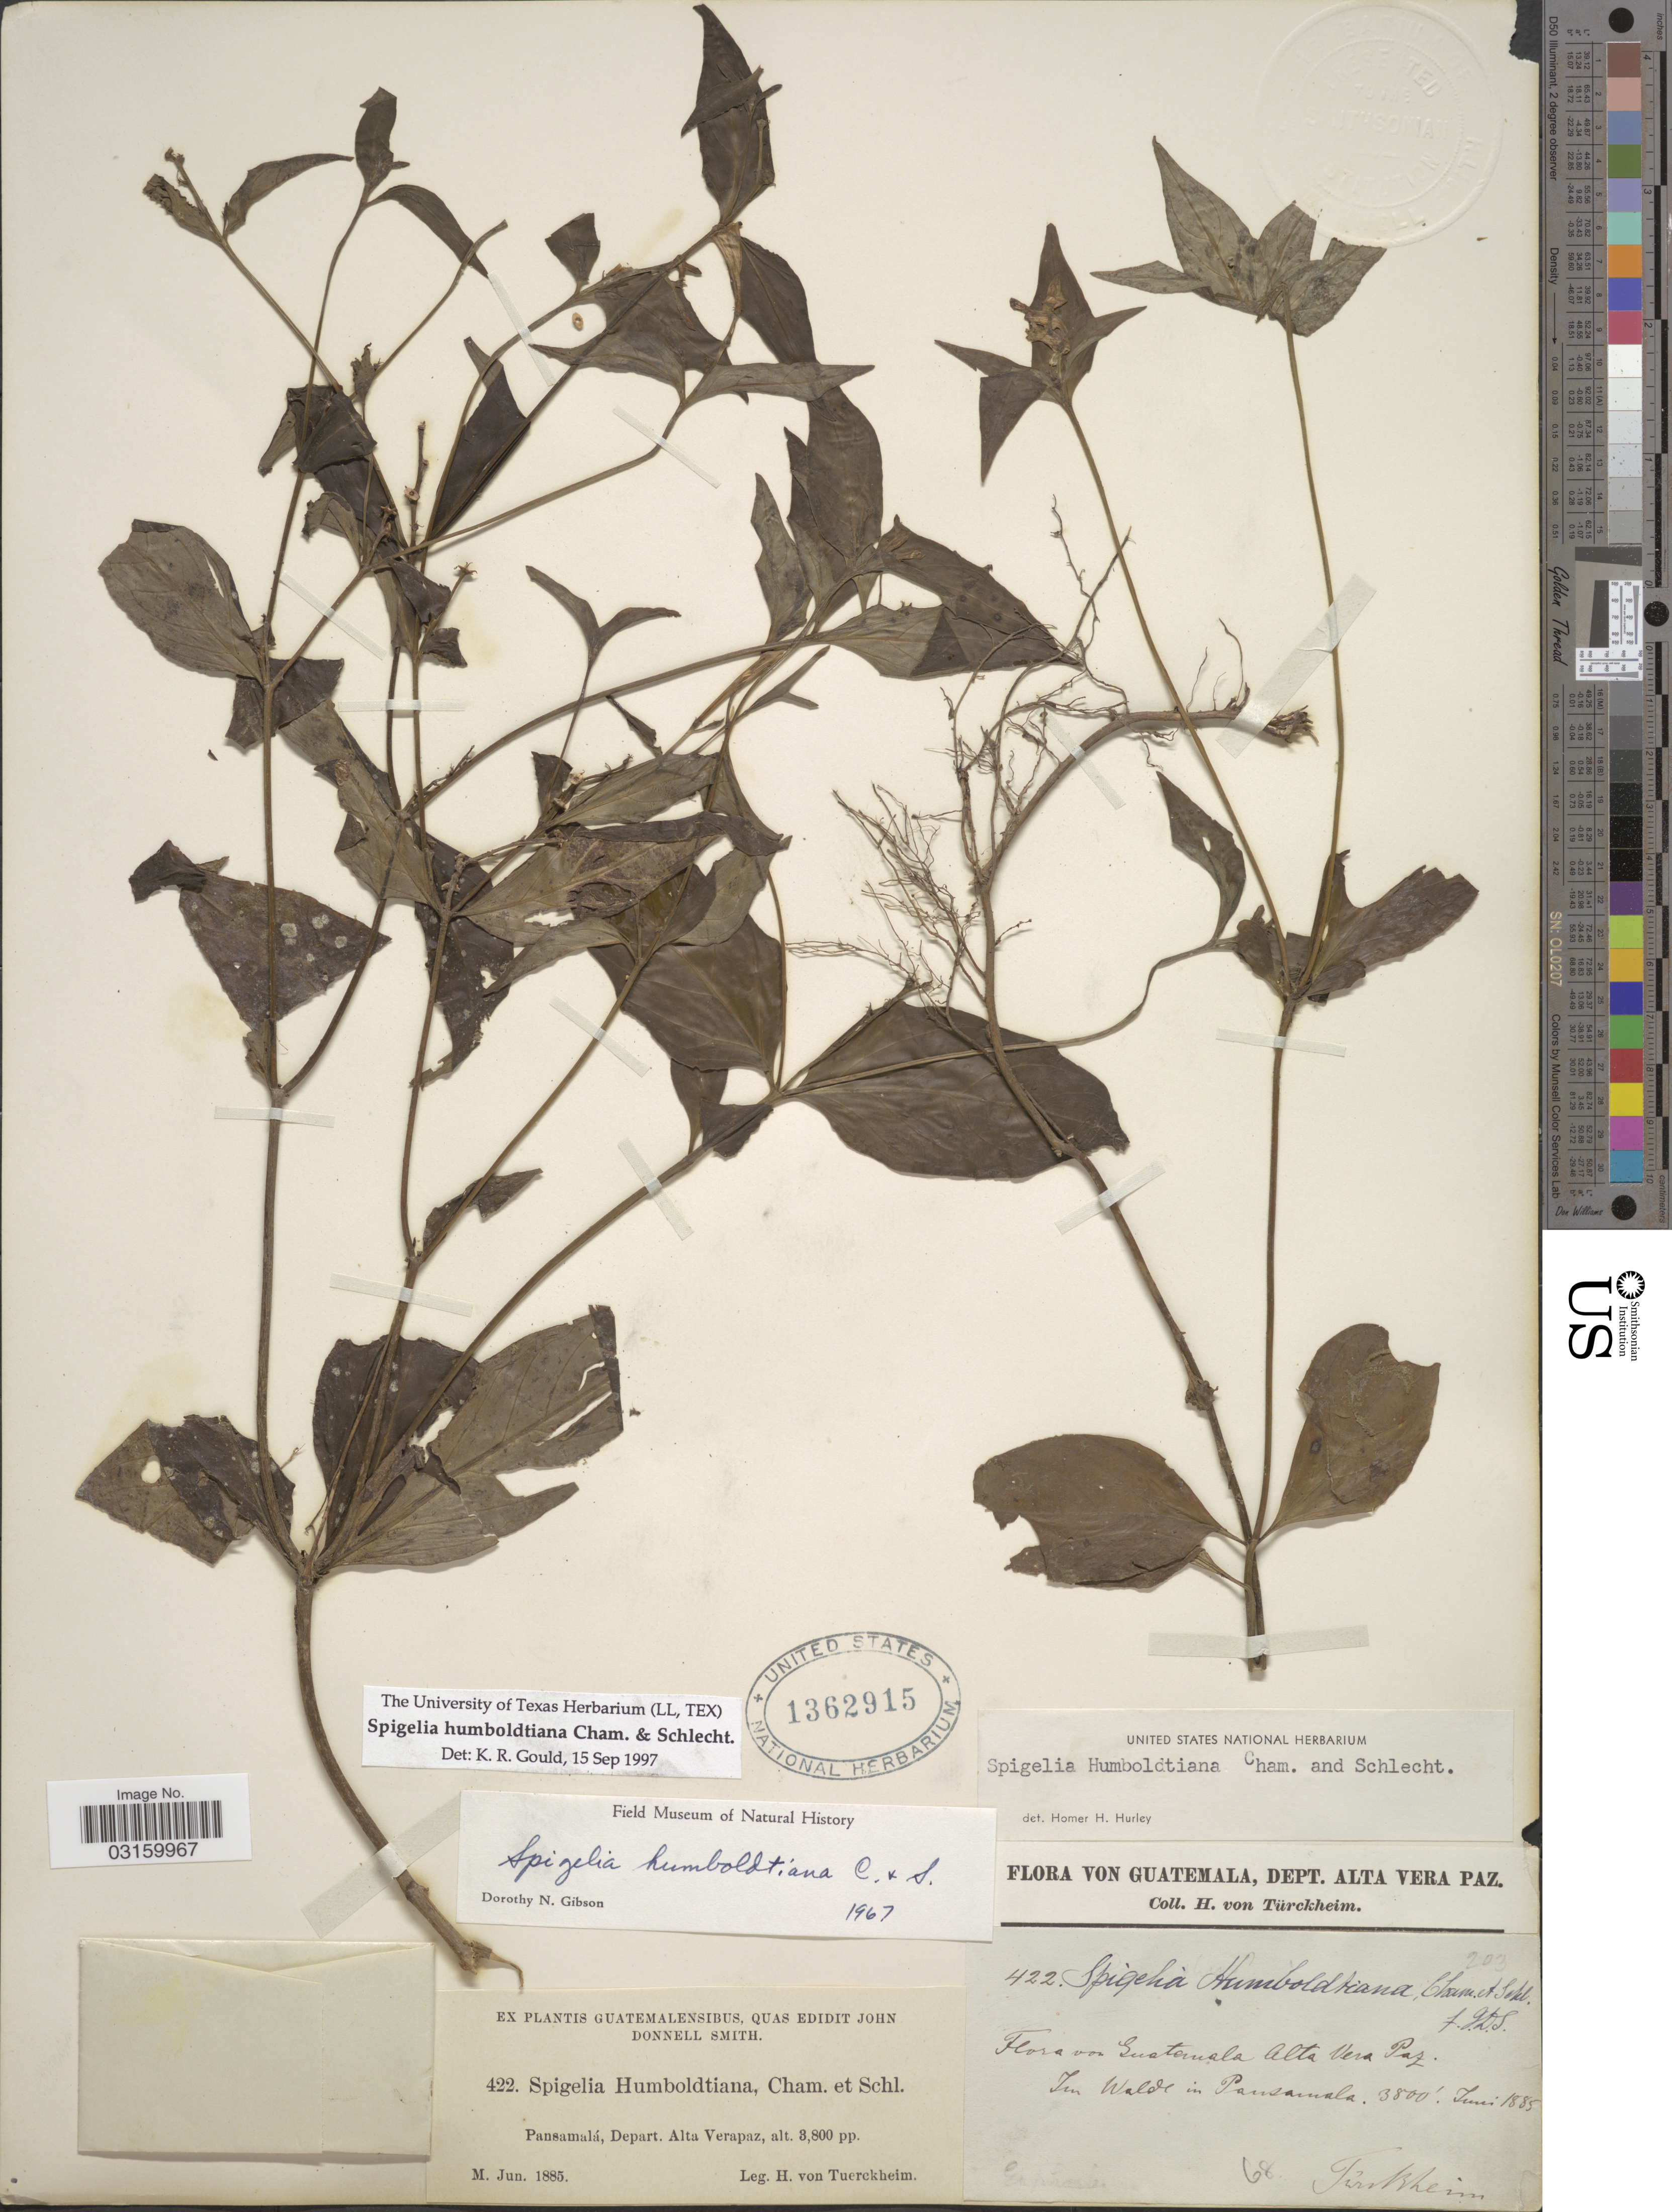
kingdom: Plantae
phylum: Tracheophyta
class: Magnoliopsida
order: Gentianales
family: Loganiaceae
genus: Spigelia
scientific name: Spigelia humboldtiana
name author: Cham. & Schltdl.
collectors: H. von Türckheim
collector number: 422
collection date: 1885-06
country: Guatemala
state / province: Alta Verapaz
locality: Im walde in Pansamalá [in the forest in Pansamalá] Depart. Alta Verapaz.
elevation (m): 1158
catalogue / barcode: US 1362915